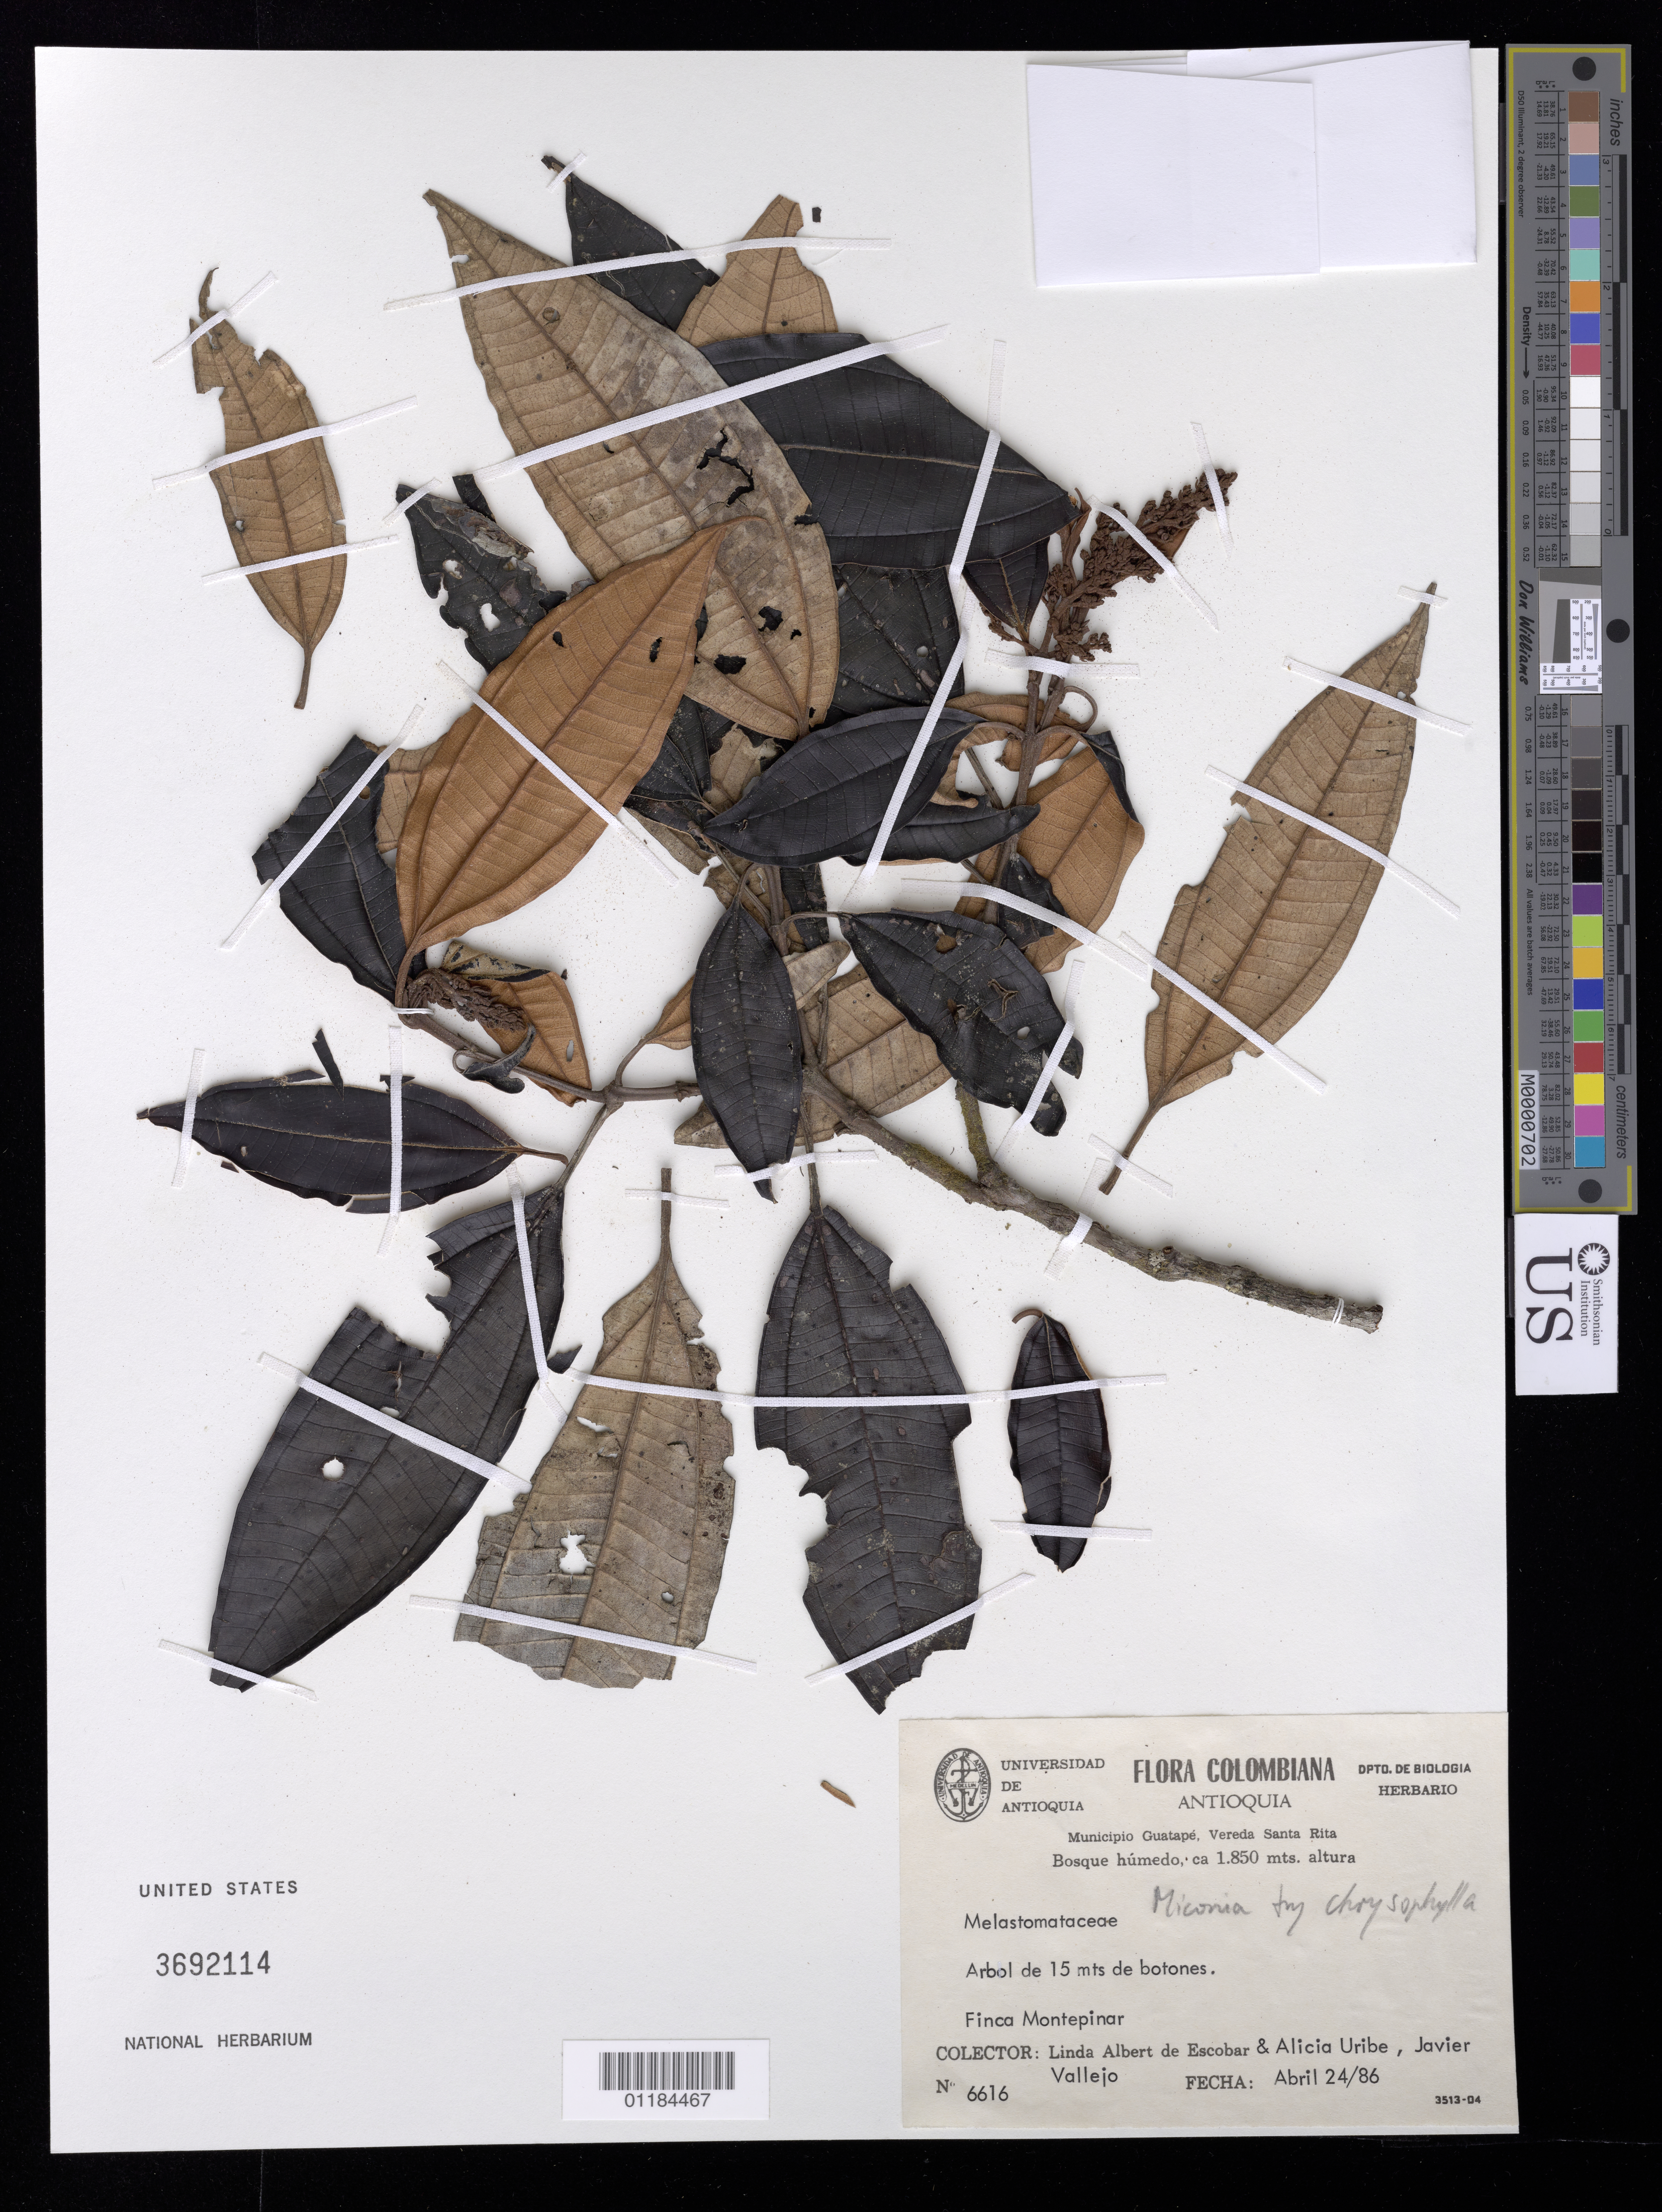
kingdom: Plantae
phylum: Tracheophyta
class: Magnoliopsida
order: Myrtales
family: Melastomataceae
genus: Miconia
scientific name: Miconia sp.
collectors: L. K. de Escobar, A. Uribe & J. Vallejo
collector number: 6616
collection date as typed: Abril 24/86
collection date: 1986-04-24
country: Colombia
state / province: Antioquia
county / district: Guatape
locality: Vereda Santa Rita, Finca Montepinar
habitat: bosque humedo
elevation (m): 1850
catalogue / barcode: US 3692114